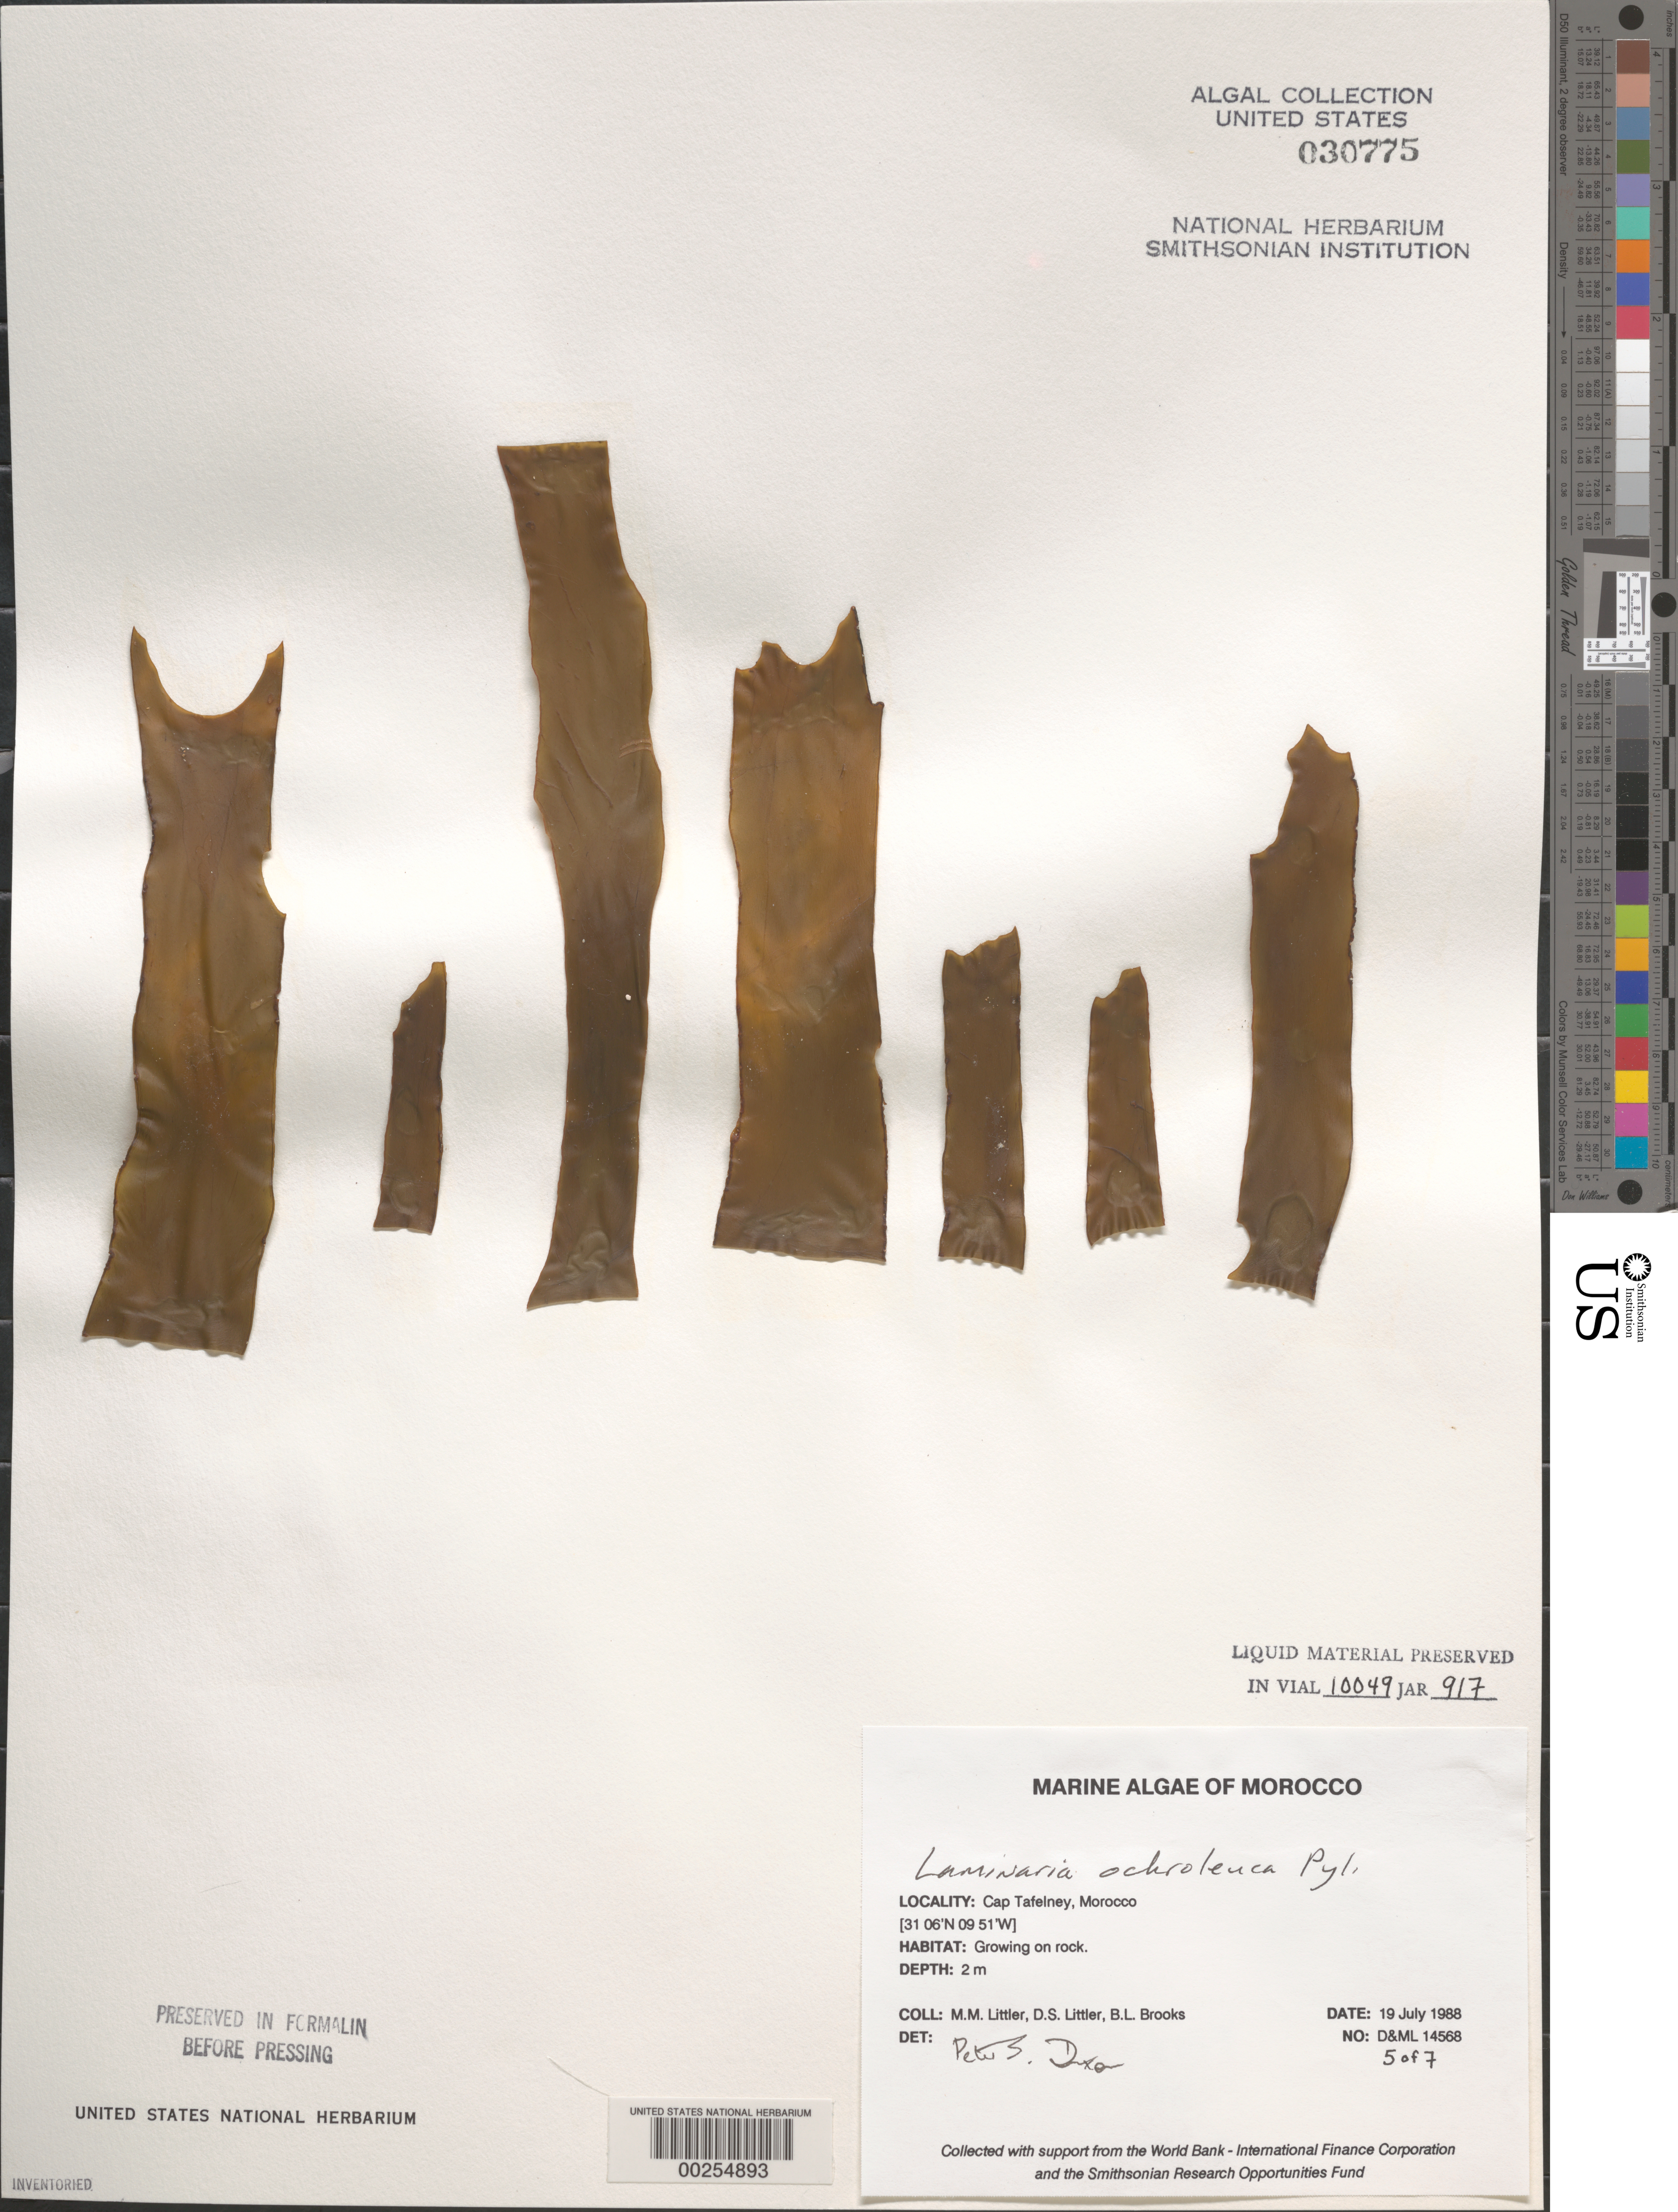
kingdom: Chromista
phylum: Ochrophyta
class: Phaeophyceae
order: Laminariales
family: Laminariaceae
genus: Laminaria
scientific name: Laminaria ochroleuca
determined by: Dixon, P. S.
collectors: M. M. Littler, D. S. Littler & B. Brooks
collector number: D&ML 14568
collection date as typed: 19 Jul 1988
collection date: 1988-07-19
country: Morocco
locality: Cap Tafelney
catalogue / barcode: US 30775